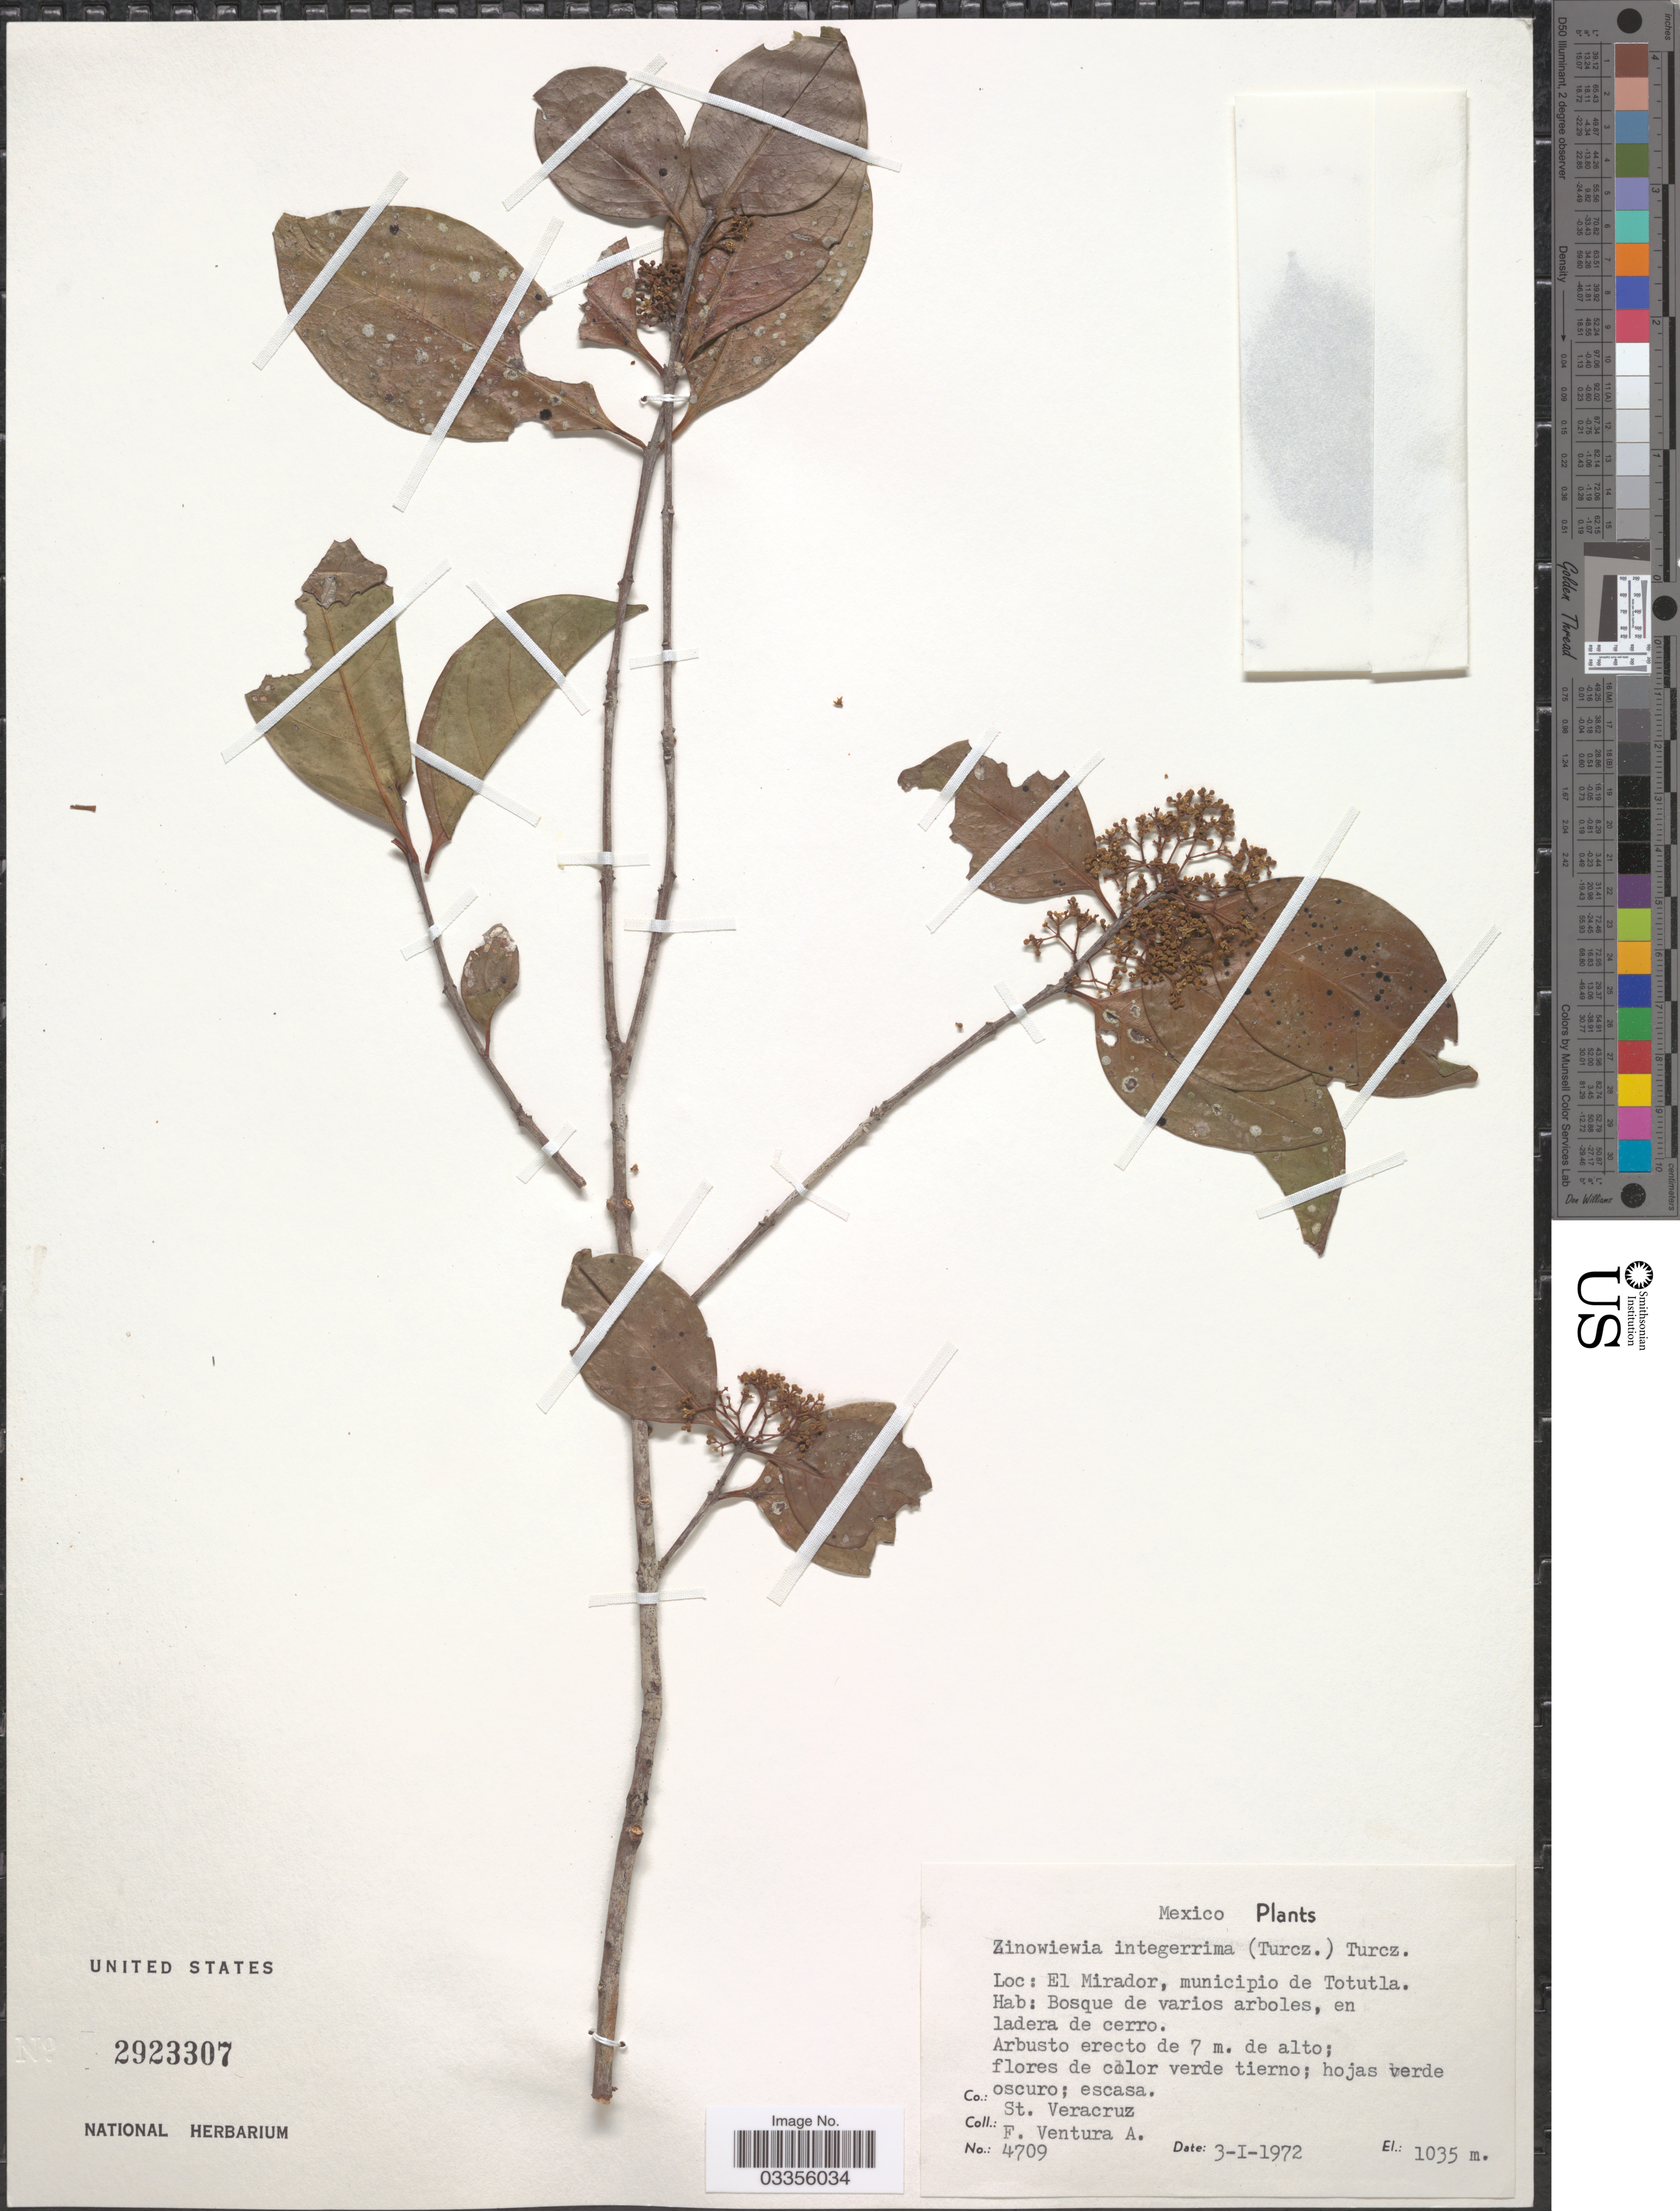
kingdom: Plantae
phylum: Tracheophyta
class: Magnoliopsida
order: Celastrales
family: Celastraceae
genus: Zinowiewia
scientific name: Zinowiewia integerrima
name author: (Turcz.) Turcz.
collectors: F. Ventura A.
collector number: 4709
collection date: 1972-01-03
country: Mexico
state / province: Veracruz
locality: El Mirador, municipio de Totutla. Co.: St. Veracruz.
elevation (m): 1035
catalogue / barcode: US 2923307